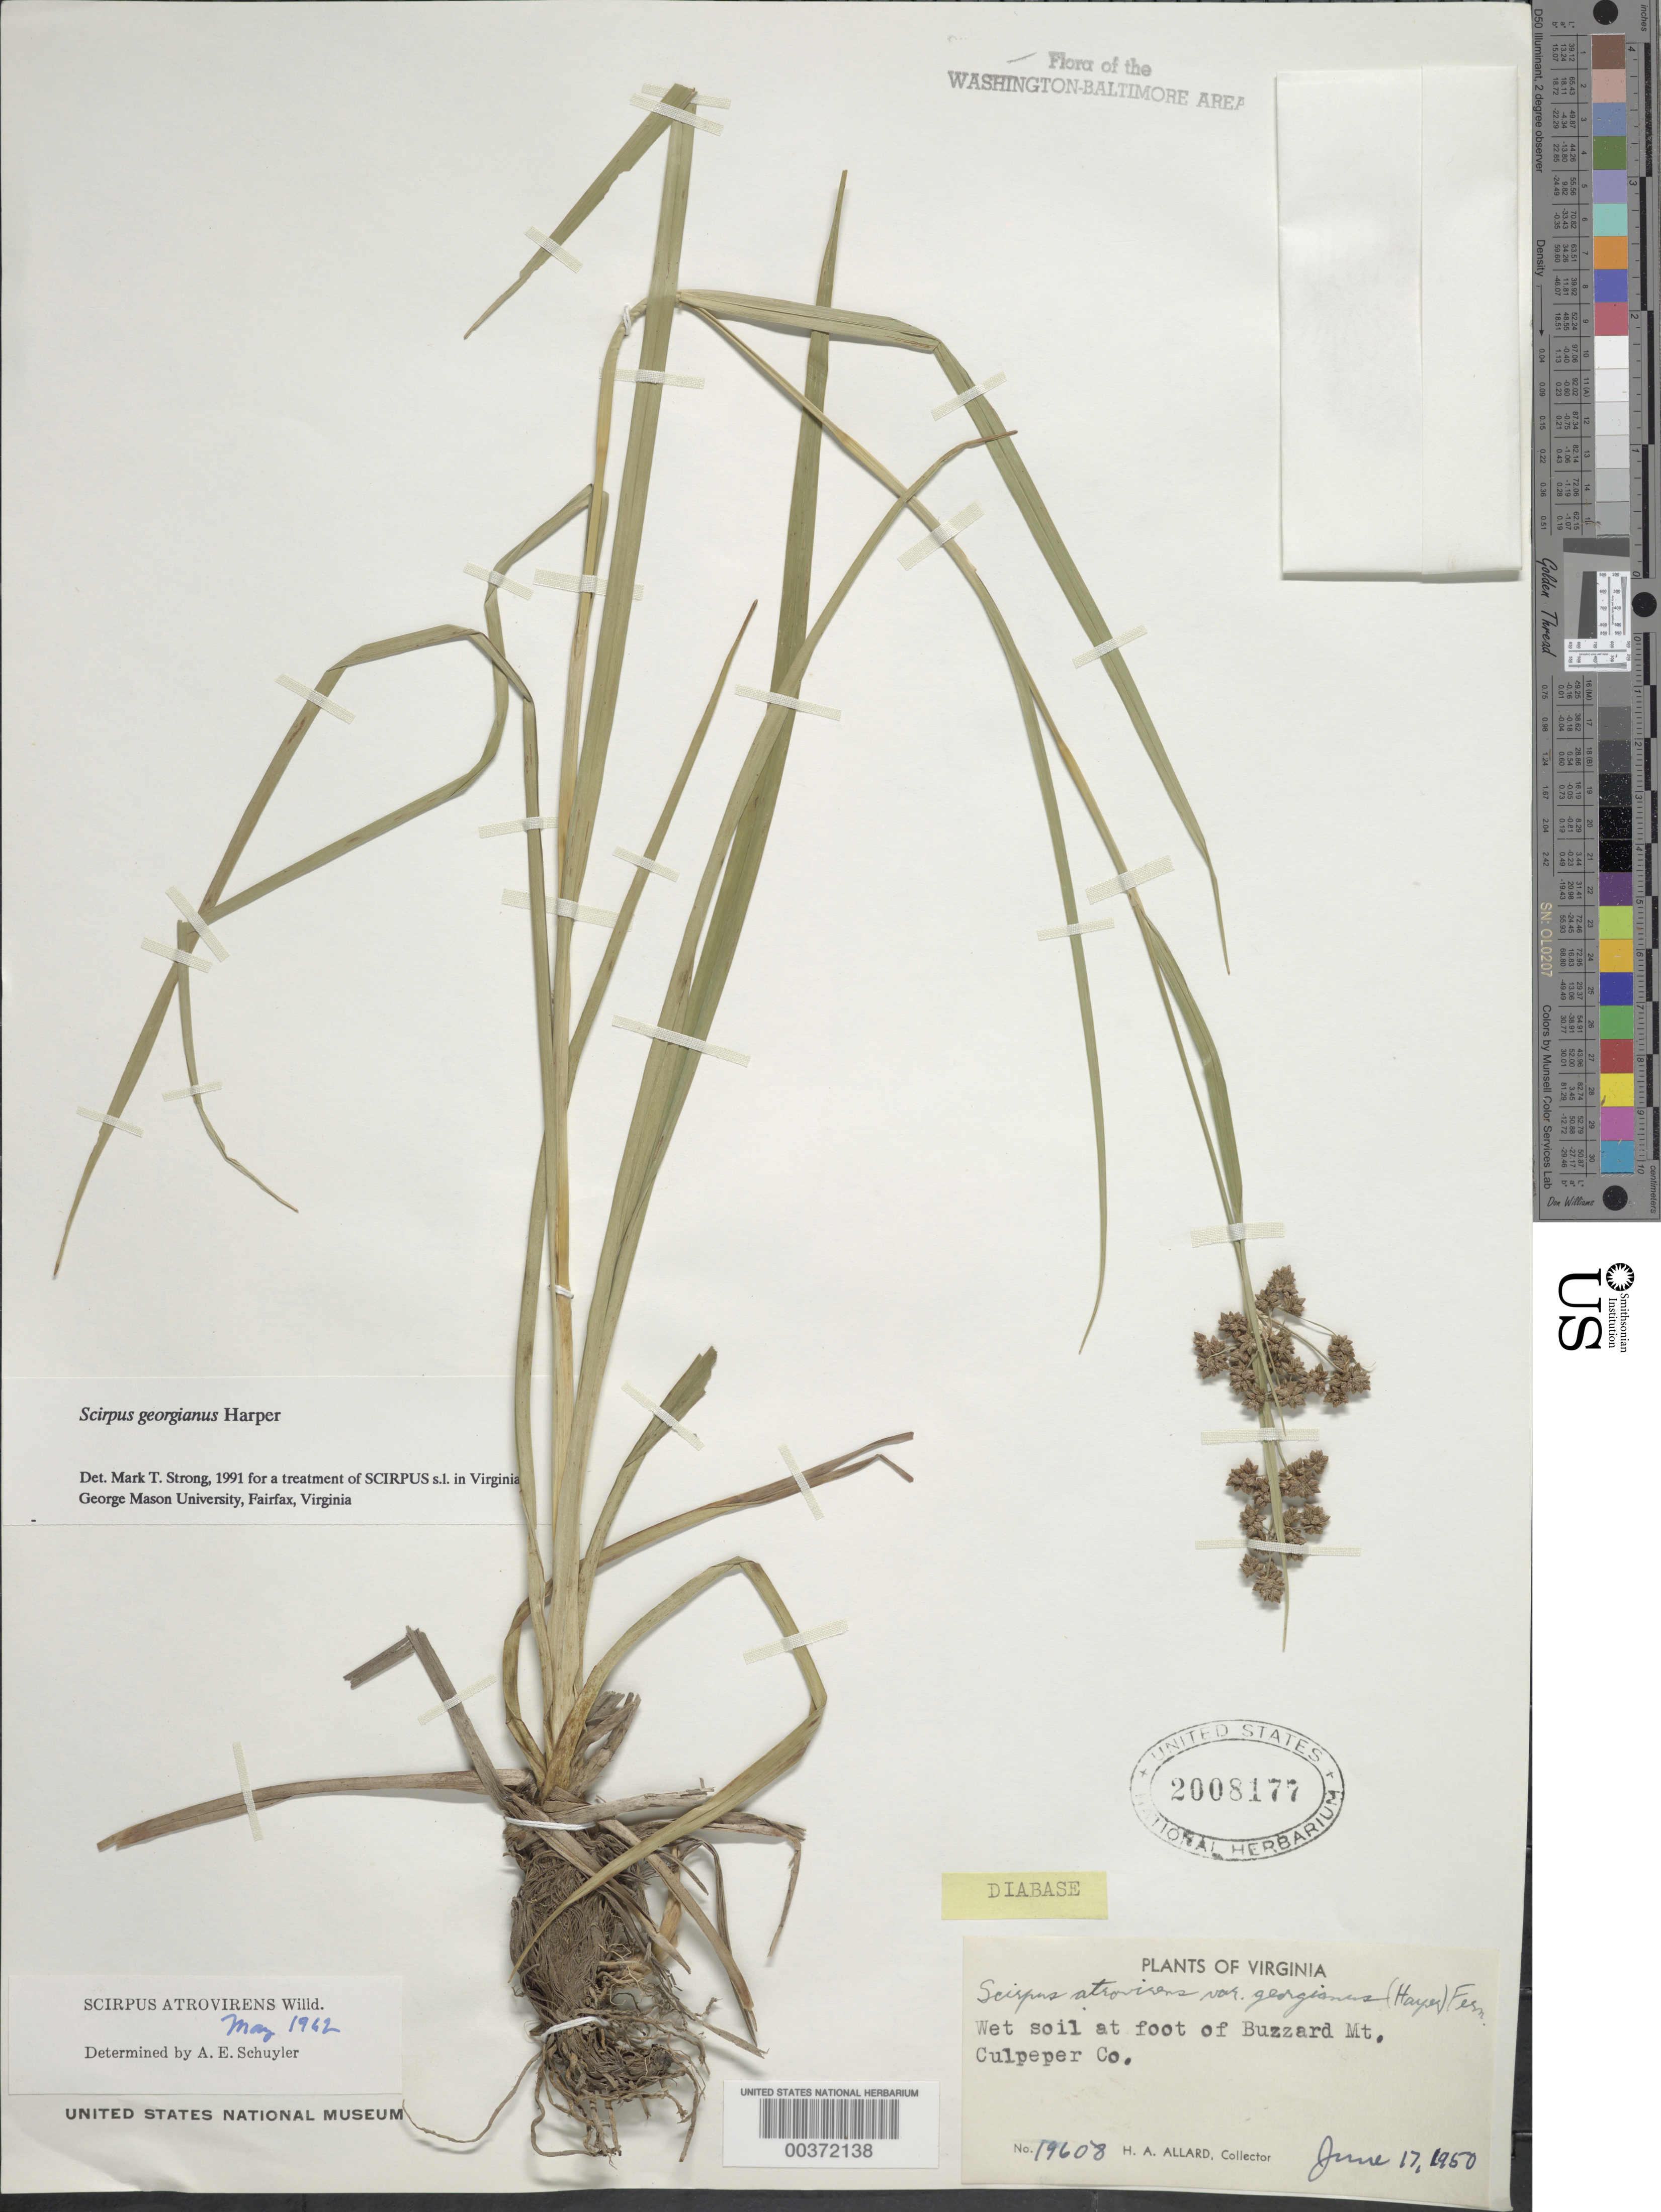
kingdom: Plantae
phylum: Tracheophyta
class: Liliopsida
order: Poales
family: Cyperaceae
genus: Scirpus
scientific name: Scirpus atrovirens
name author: Willd.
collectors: H. A. Allard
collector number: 19608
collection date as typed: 17 Jun 1950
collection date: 1950-06-17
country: United States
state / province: Virginia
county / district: Culpeper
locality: Buzzard Mountain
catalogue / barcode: US 2008177